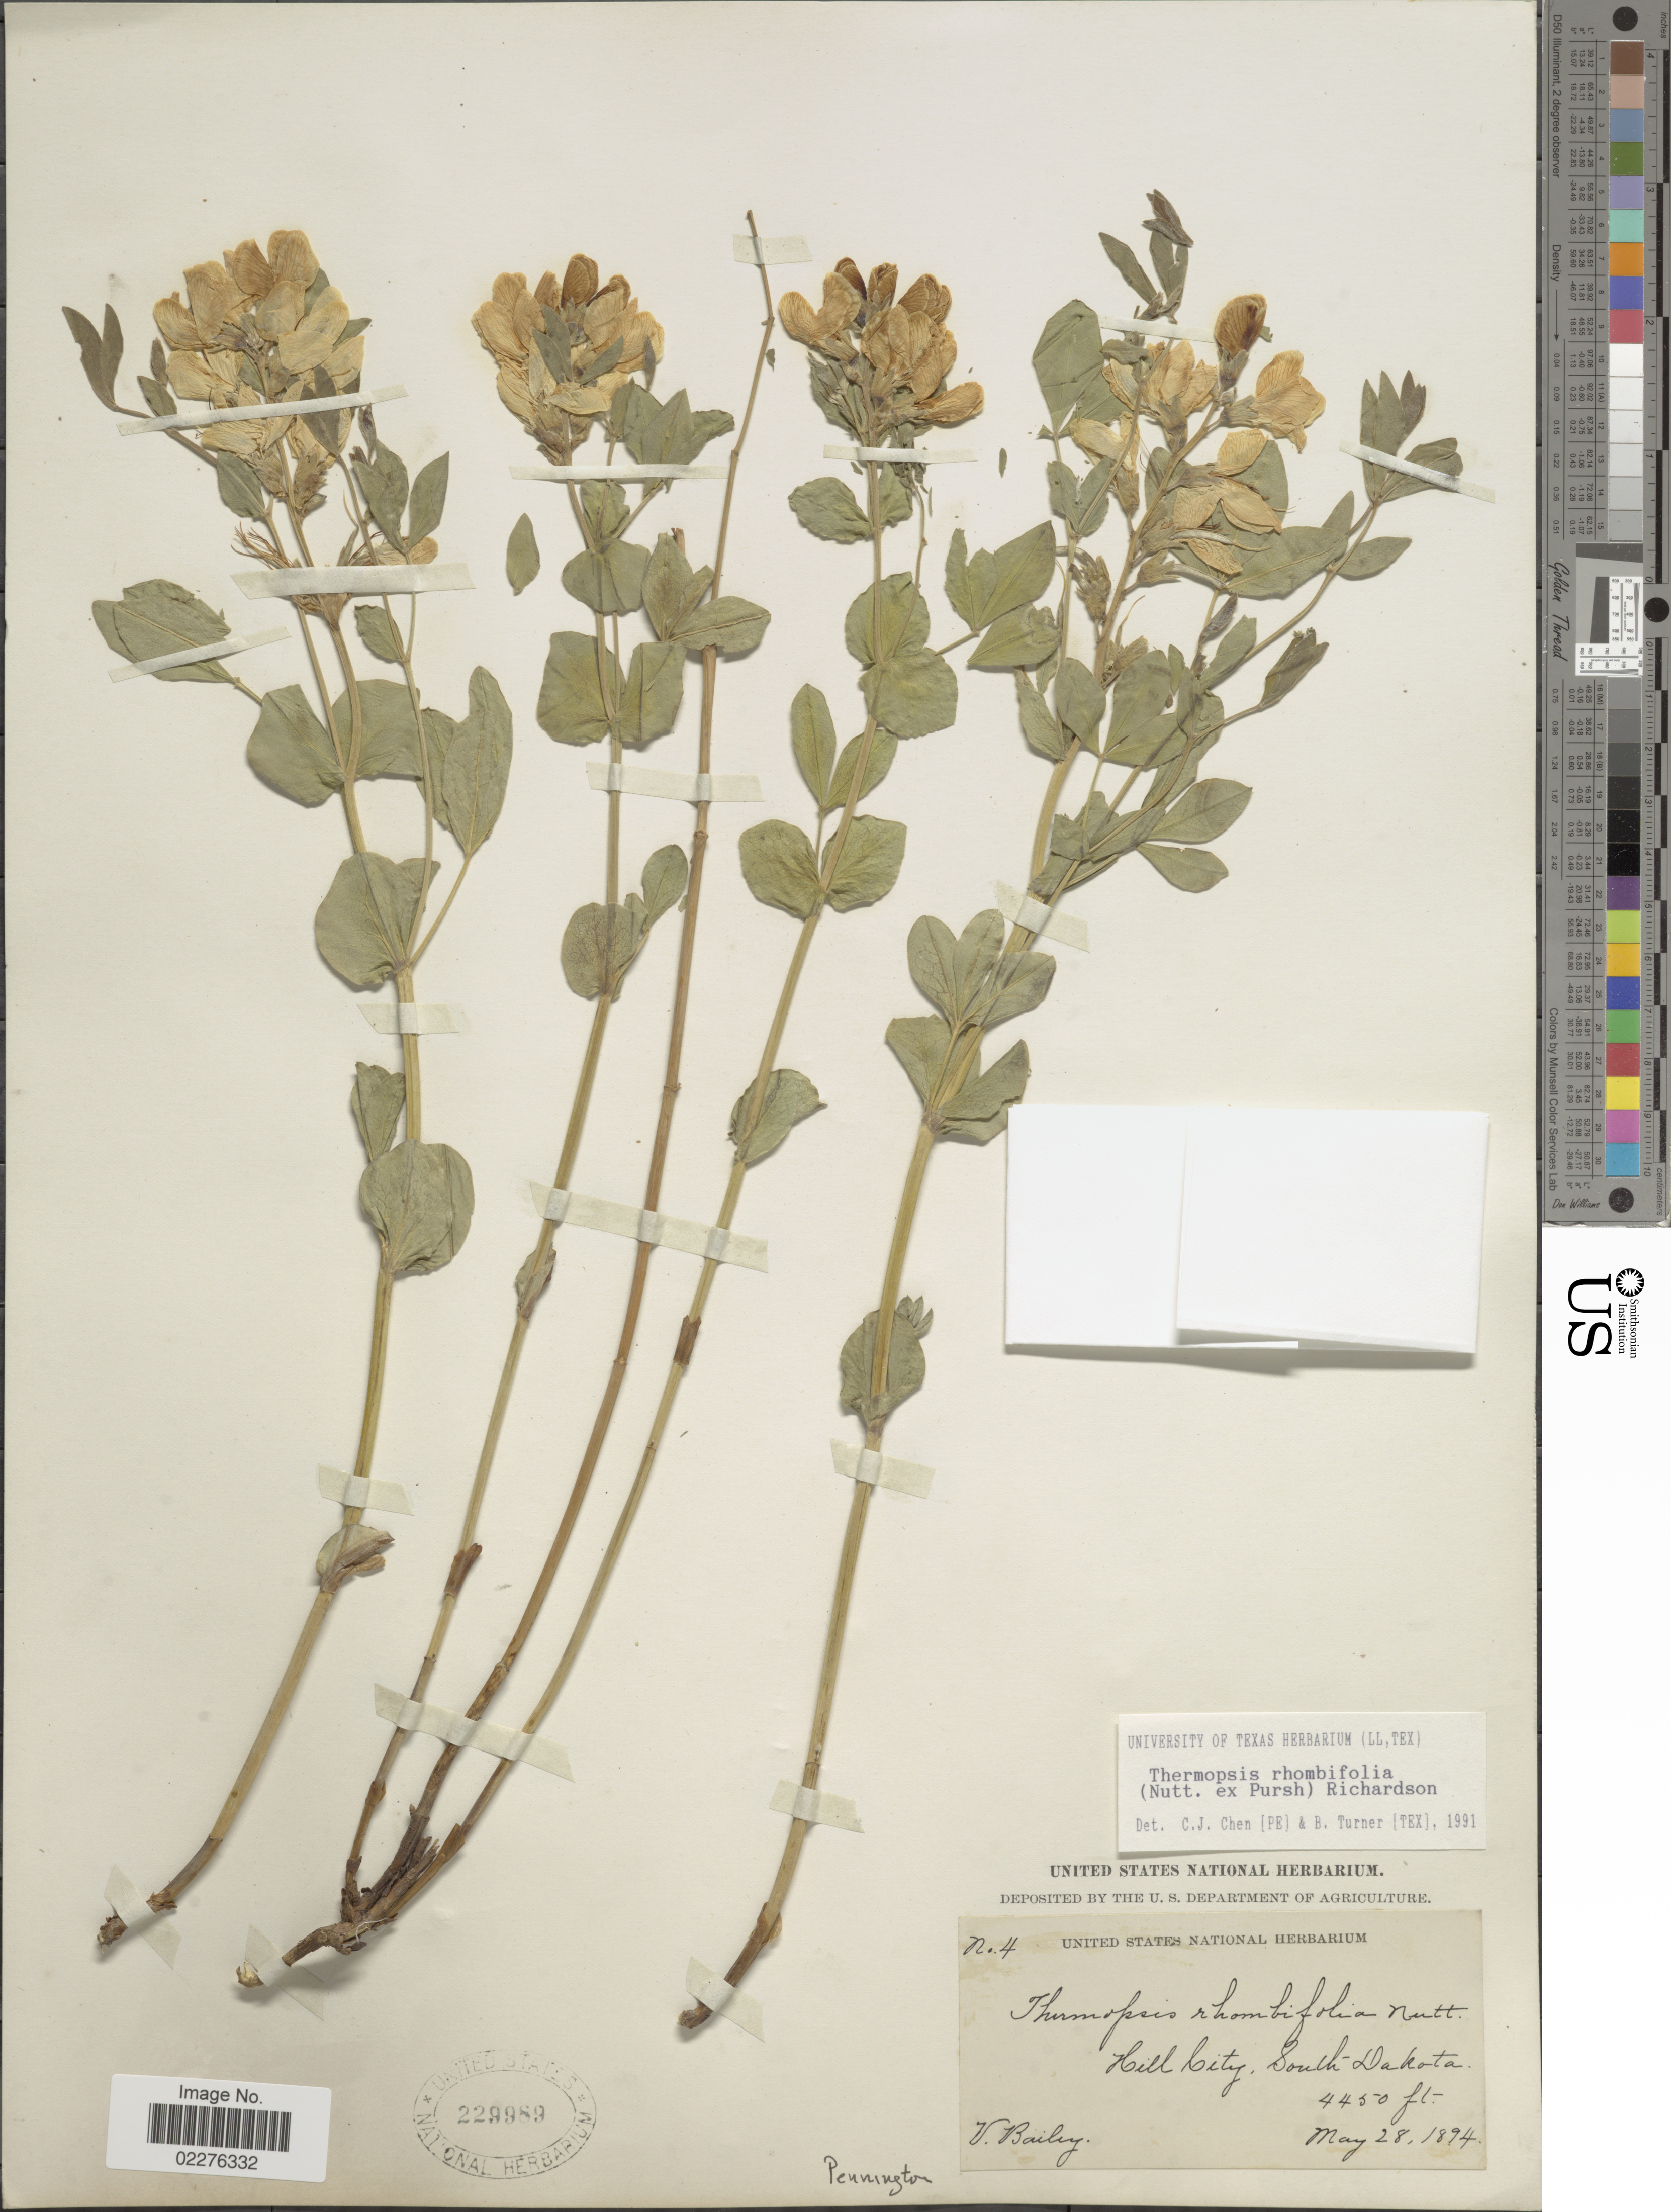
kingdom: Plantae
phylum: Tracheophyta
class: Magnoliopsida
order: Fabales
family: Fabaceae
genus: Thermopsis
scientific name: Thermopsis rhombifolia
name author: Richardson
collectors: V. L. Bailey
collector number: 4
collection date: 1894-05-28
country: United States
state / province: South Dakota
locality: Hill City, Pennington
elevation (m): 1356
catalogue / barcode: US 229989